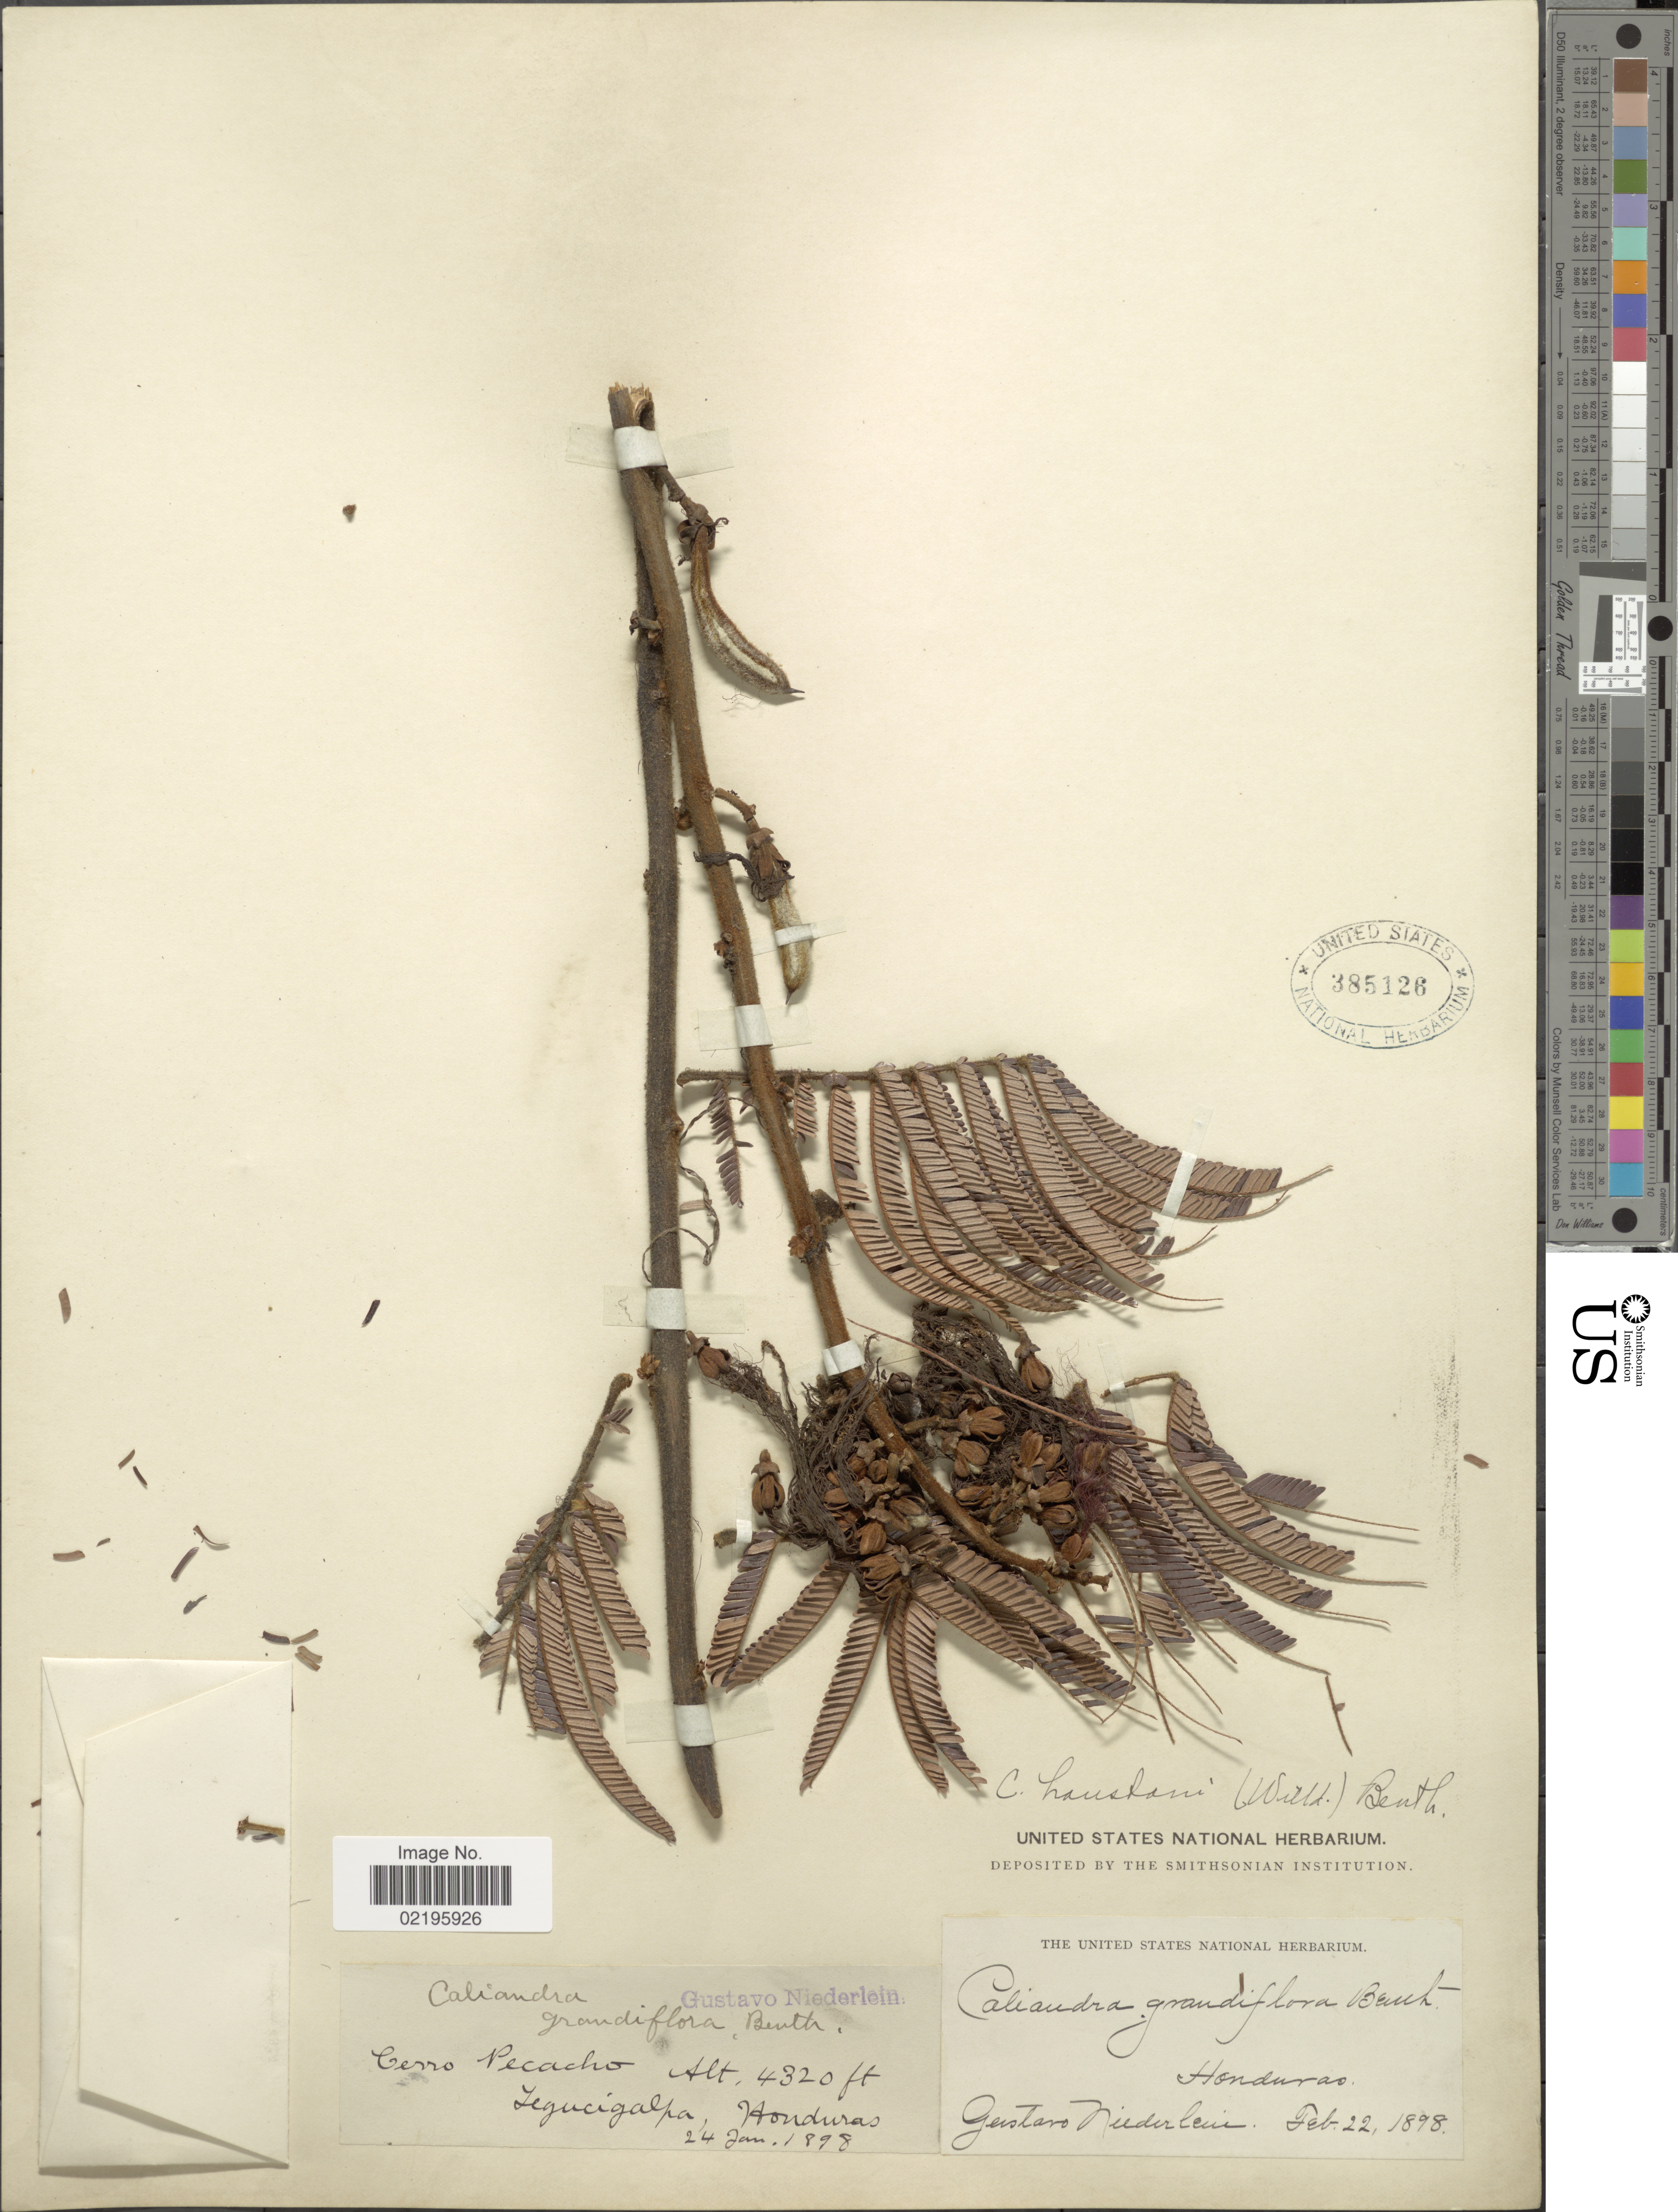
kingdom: Plantae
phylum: Tracheophyta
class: Magnoliopsida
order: Fabales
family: Fabaceae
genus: Calliandra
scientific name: Calliandra houstoniana var. houstoniana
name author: (Mill.) Standl.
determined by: Strong, Mark T., (BOT), Smithsonian Institution - National Museum of Natural History (UNITED STATES)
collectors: G. Niederlein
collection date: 1898-01-24/1898-02-22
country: Honduras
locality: Cerro Pecacho, Tegucigalpa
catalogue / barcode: US 385126